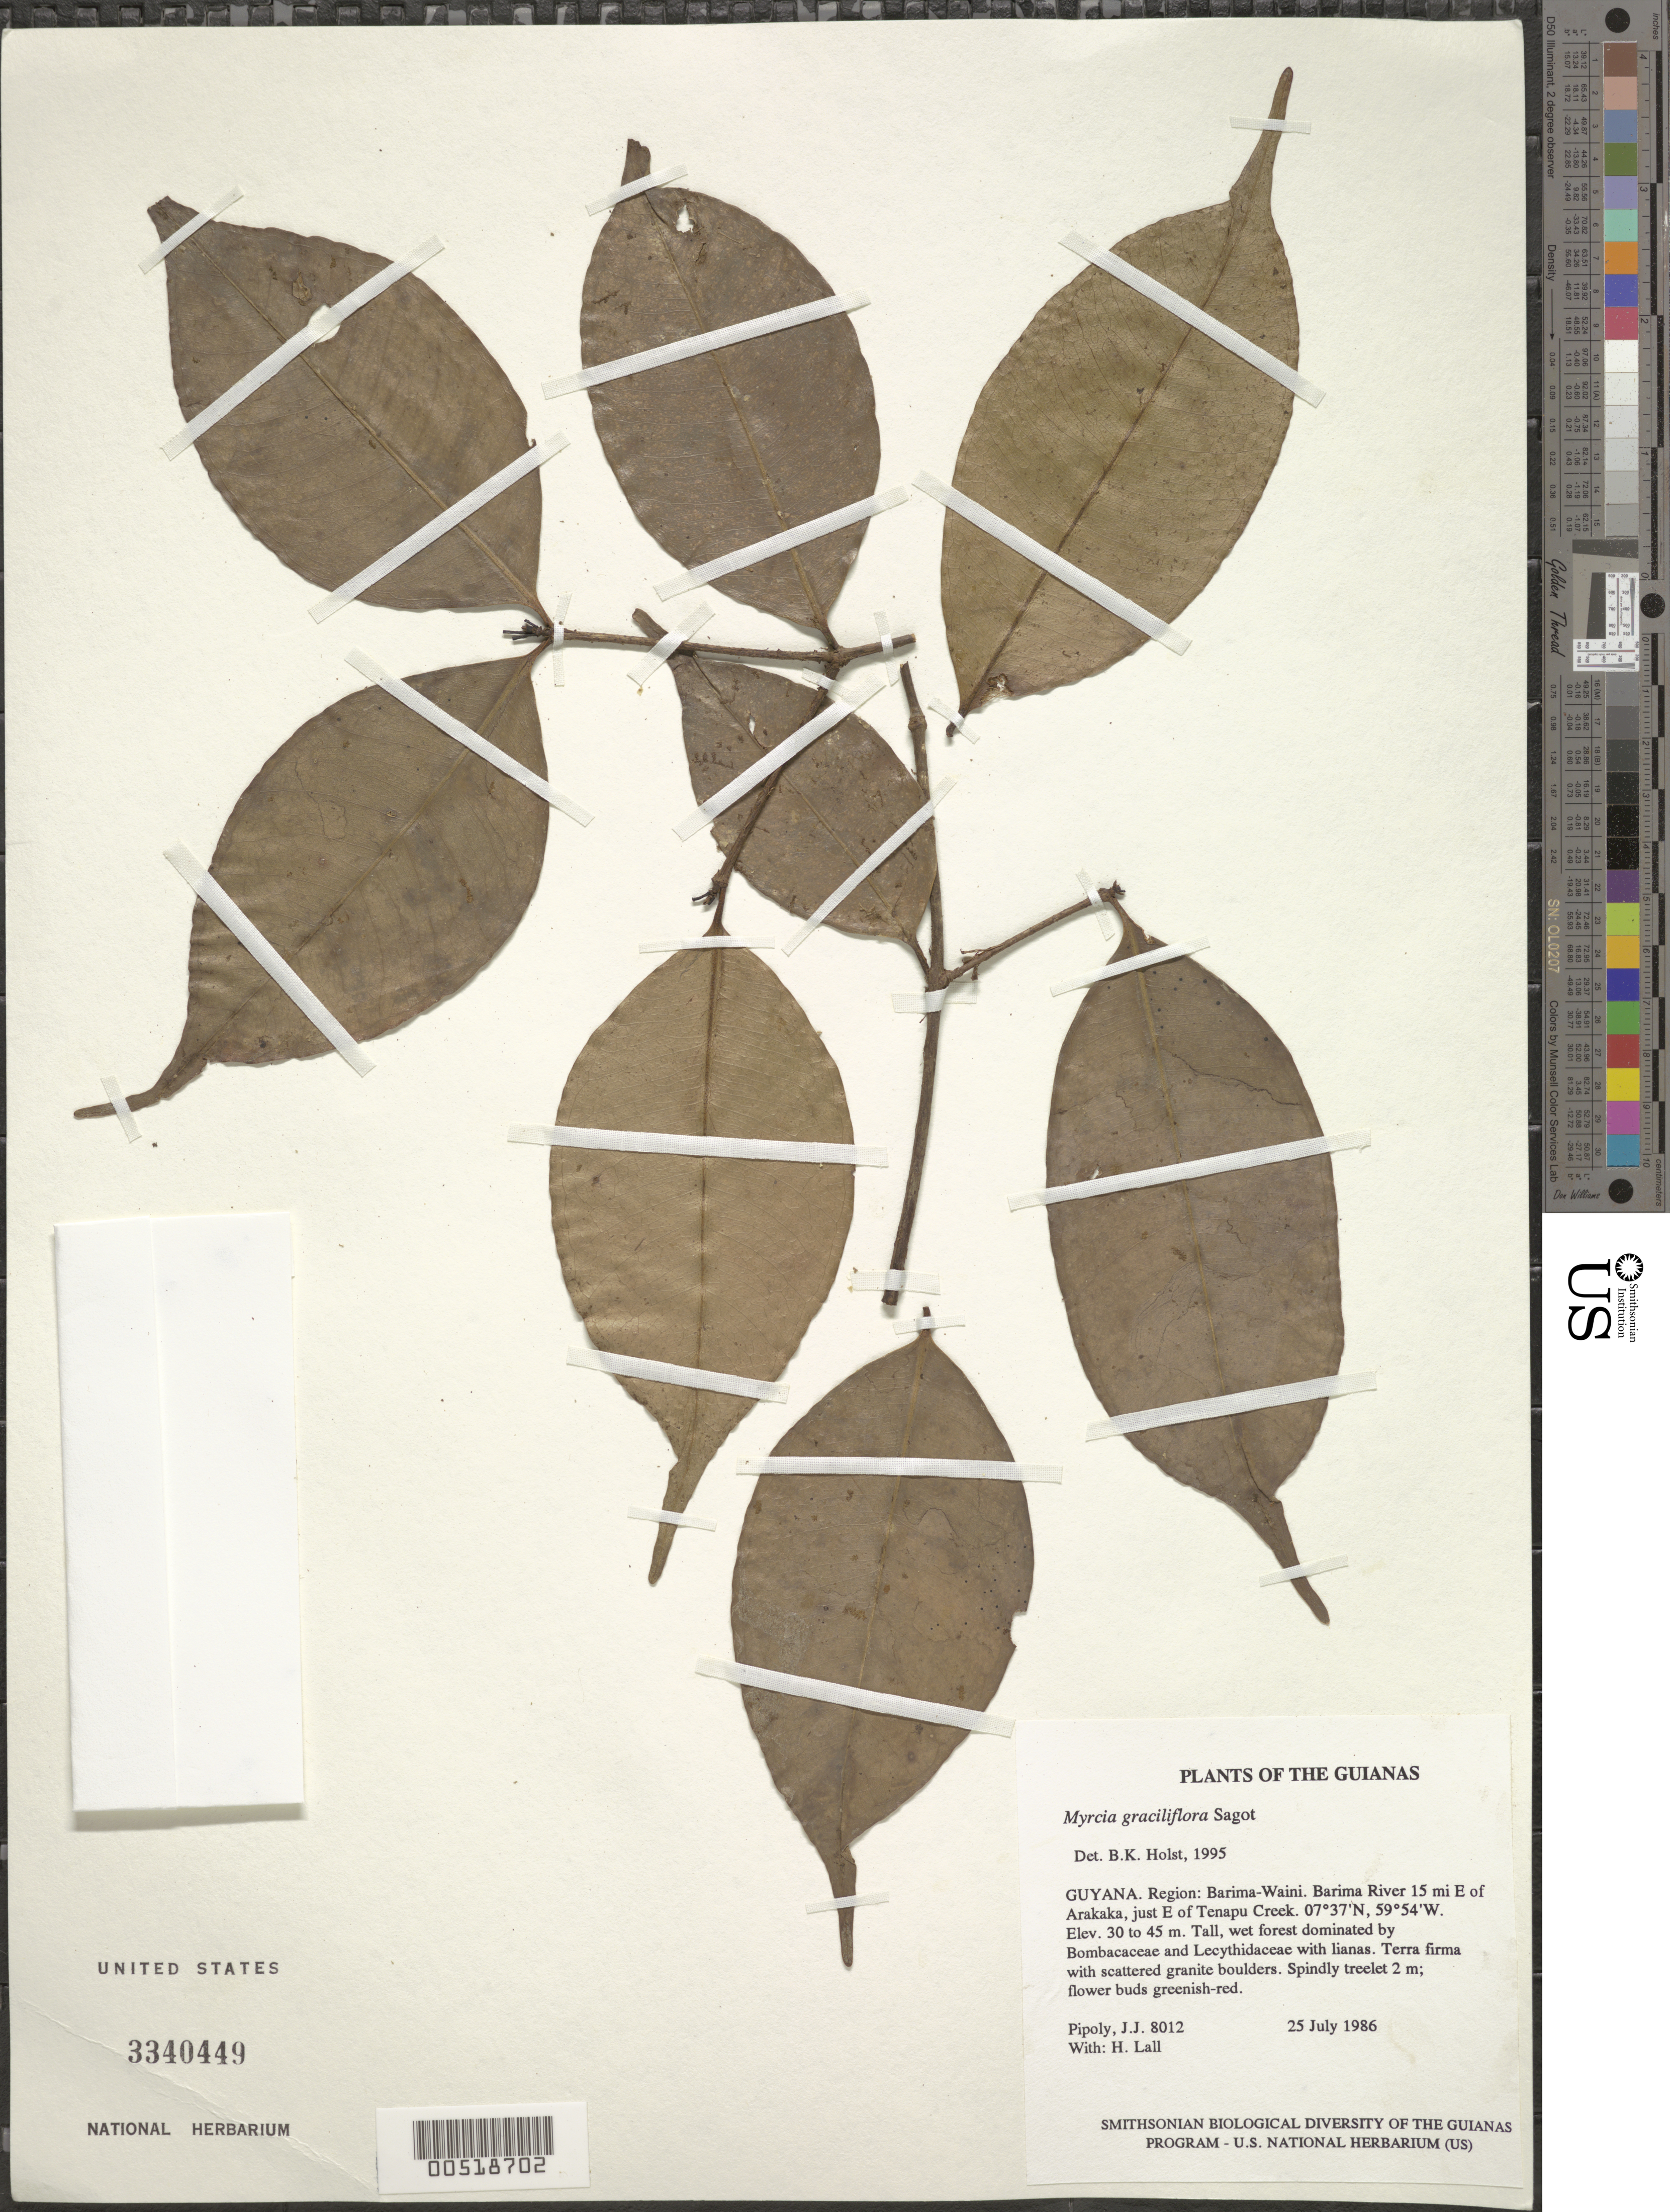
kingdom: Plantae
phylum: Tracheophyta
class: Magnoliopsida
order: Myrtales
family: Myrtaceae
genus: Myrcia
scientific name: Myrcia graciliflora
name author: Sagot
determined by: Holst, Bruce K.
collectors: J. J. Pipoly & H. Lall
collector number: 8012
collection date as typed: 25 July 1986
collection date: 1986-07-25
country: Guyana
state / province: Barima-Waini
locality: Barima River 15 mi E of Arakaka, just E of Tenapu Creek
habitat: Tall, wet forest dominated by Bombacaceae and Lecythidaceae with lianas. Terra firma with scattered granite boulders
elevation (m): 30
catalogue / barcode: US 3340449